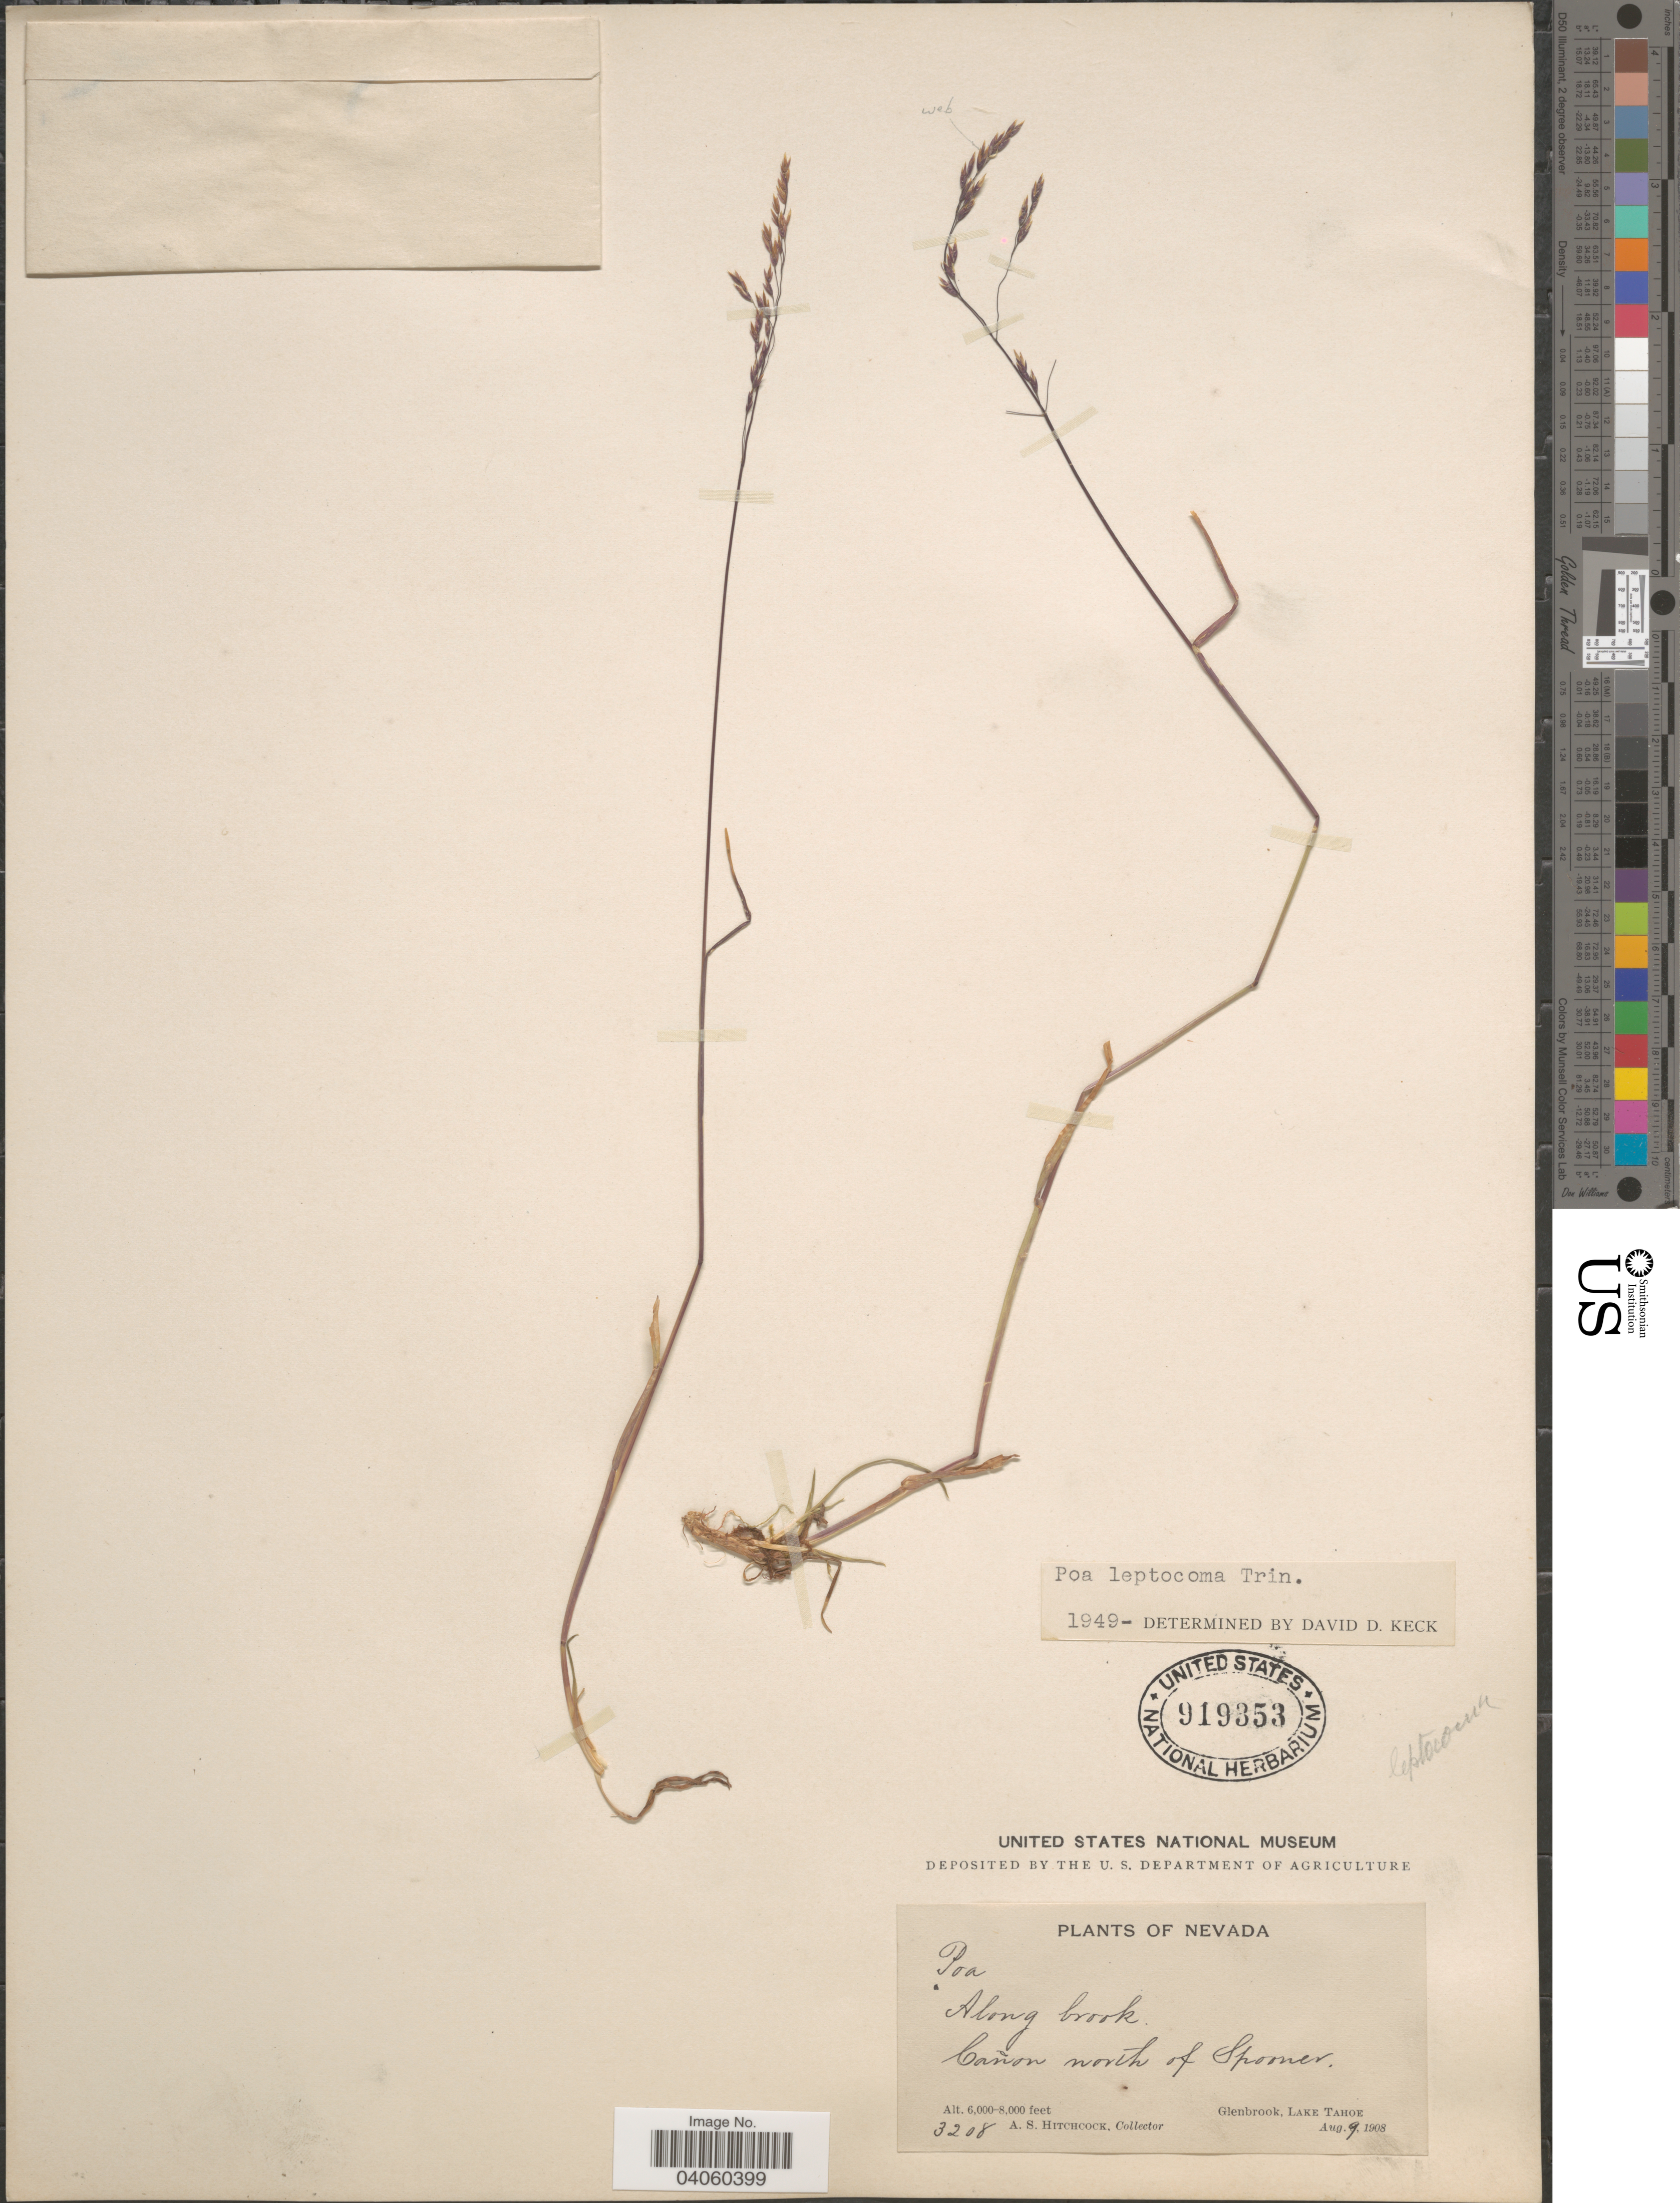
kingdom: Plantae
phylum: Tracheophyta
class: Liliopsida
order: Poales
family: Poaceae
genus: Poa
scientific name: Poa leptocoma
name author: Trin.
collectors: A. S. Hitchcock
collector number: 3208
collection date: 1908-08-09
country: United States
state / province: Nevada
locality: Along brook. Cañon north of Spooner. Glenbrook, Lake Tahoe.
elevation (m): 1829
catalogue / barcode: US 919353